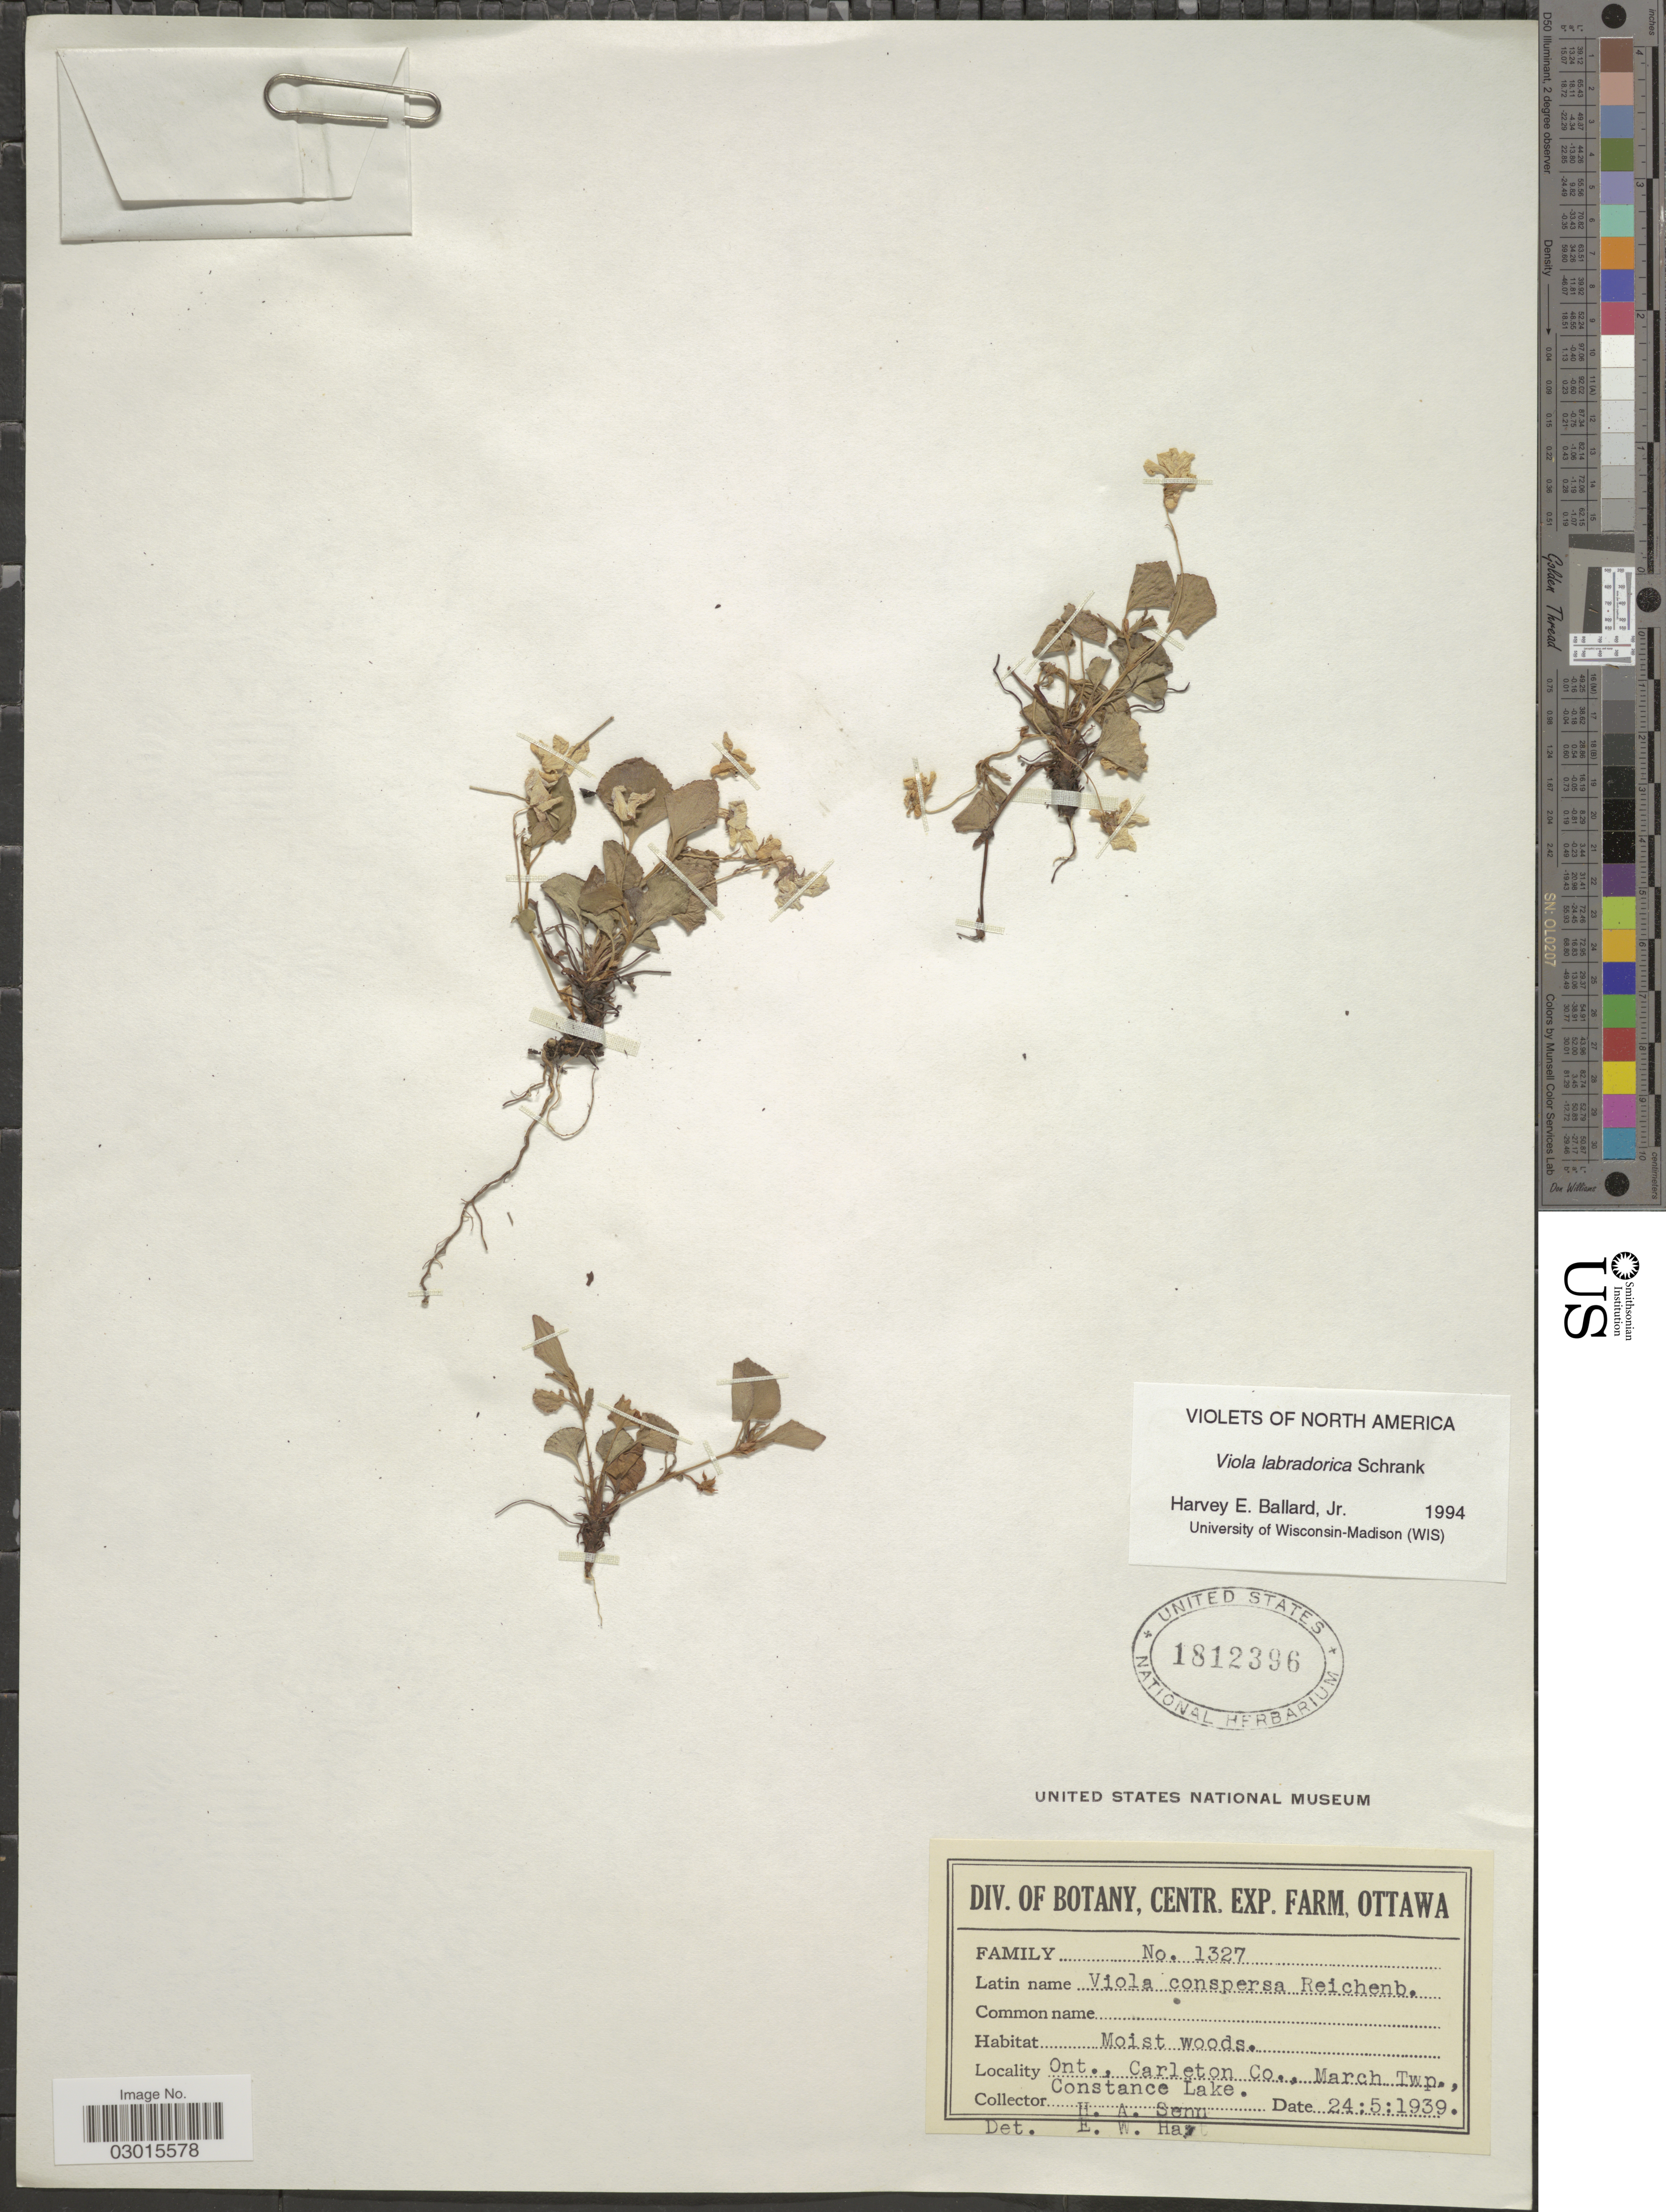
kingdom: Plantae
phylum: Tracheophyta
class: Magnoliopsida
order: Malpighiales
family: Violaceae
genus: Viola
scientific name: Viola labradorica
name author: Schrank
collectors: H. Senn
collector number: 1327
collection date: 1939-05-24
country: Canada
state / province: Ontario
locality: Ont., Carleton Co., March Twp., Constance Lake.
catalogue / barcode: US 1812396